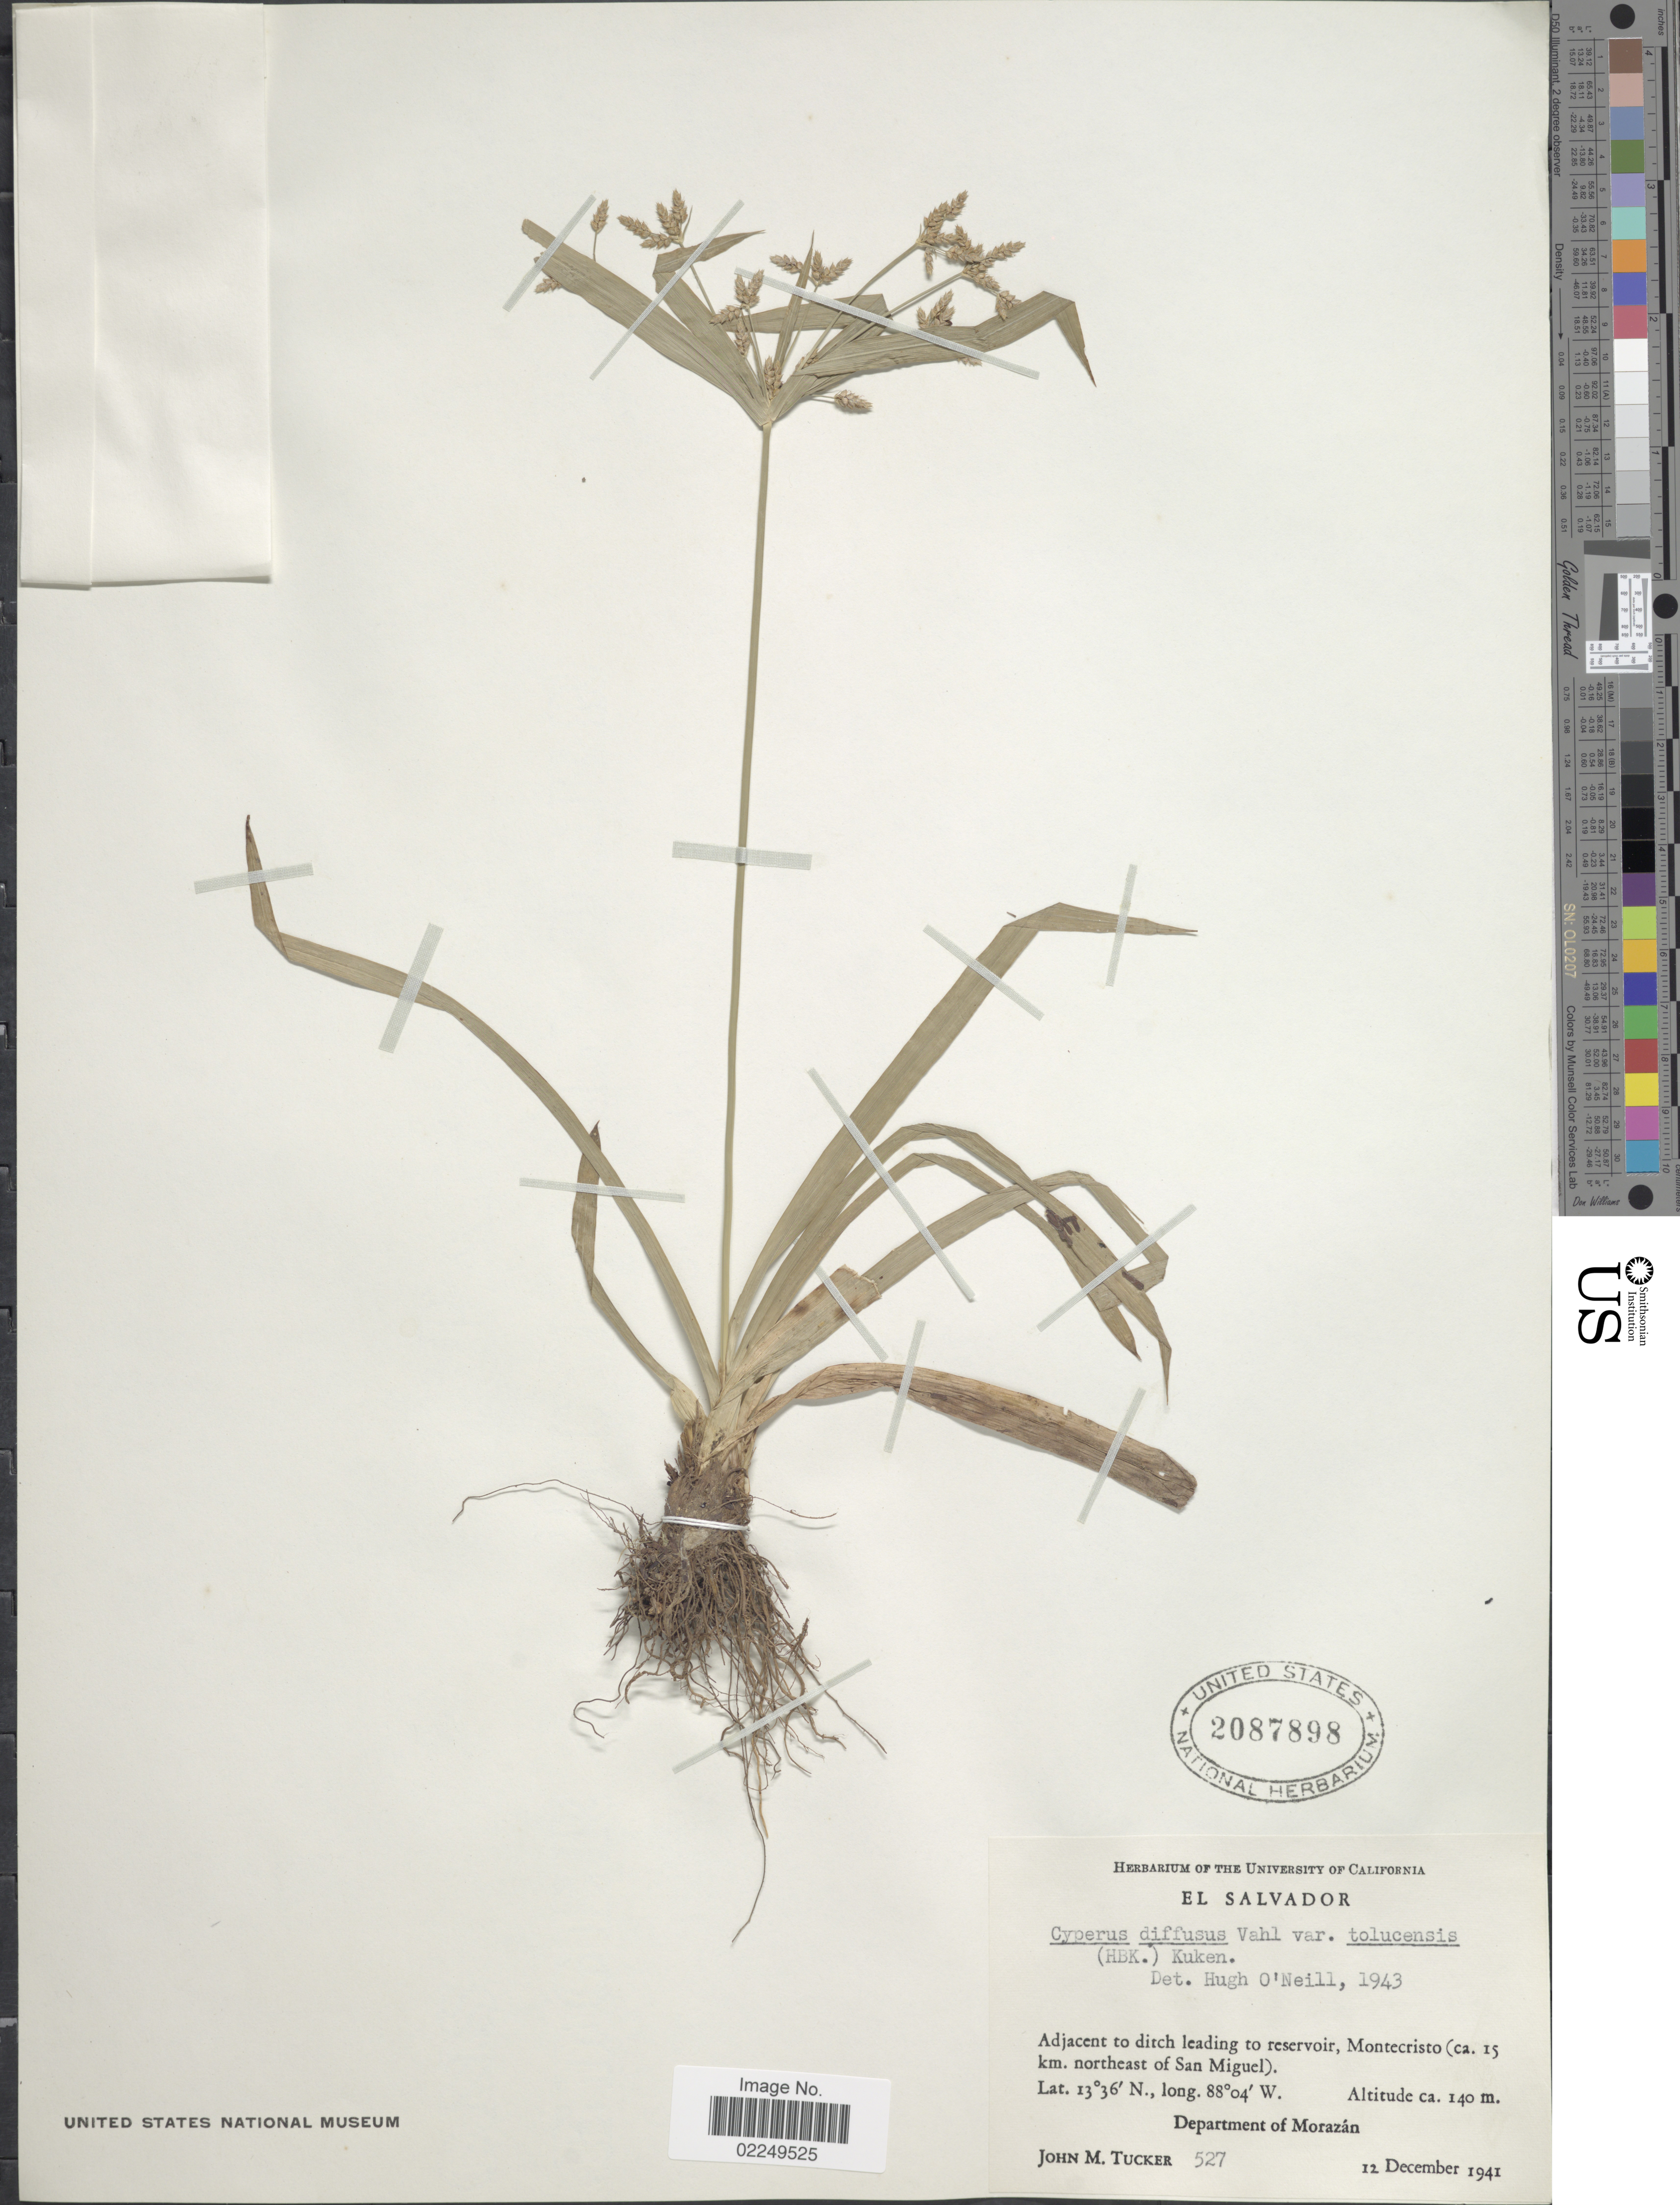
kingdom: Plantae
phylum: Tracheophyta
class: Liliopsida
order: Poales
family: Cyperaceae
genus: Cyperus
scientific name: Cyperus laxus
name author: Lam.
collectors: J. M. Tucker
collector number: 527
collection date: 1941-12-12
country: Honduras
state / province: Fco. Morazán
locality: Adjacent to ditch leading to reservoir, MOntecristo (15 km. northeast of San Miguel)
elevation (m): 140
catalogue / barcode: US 2087898